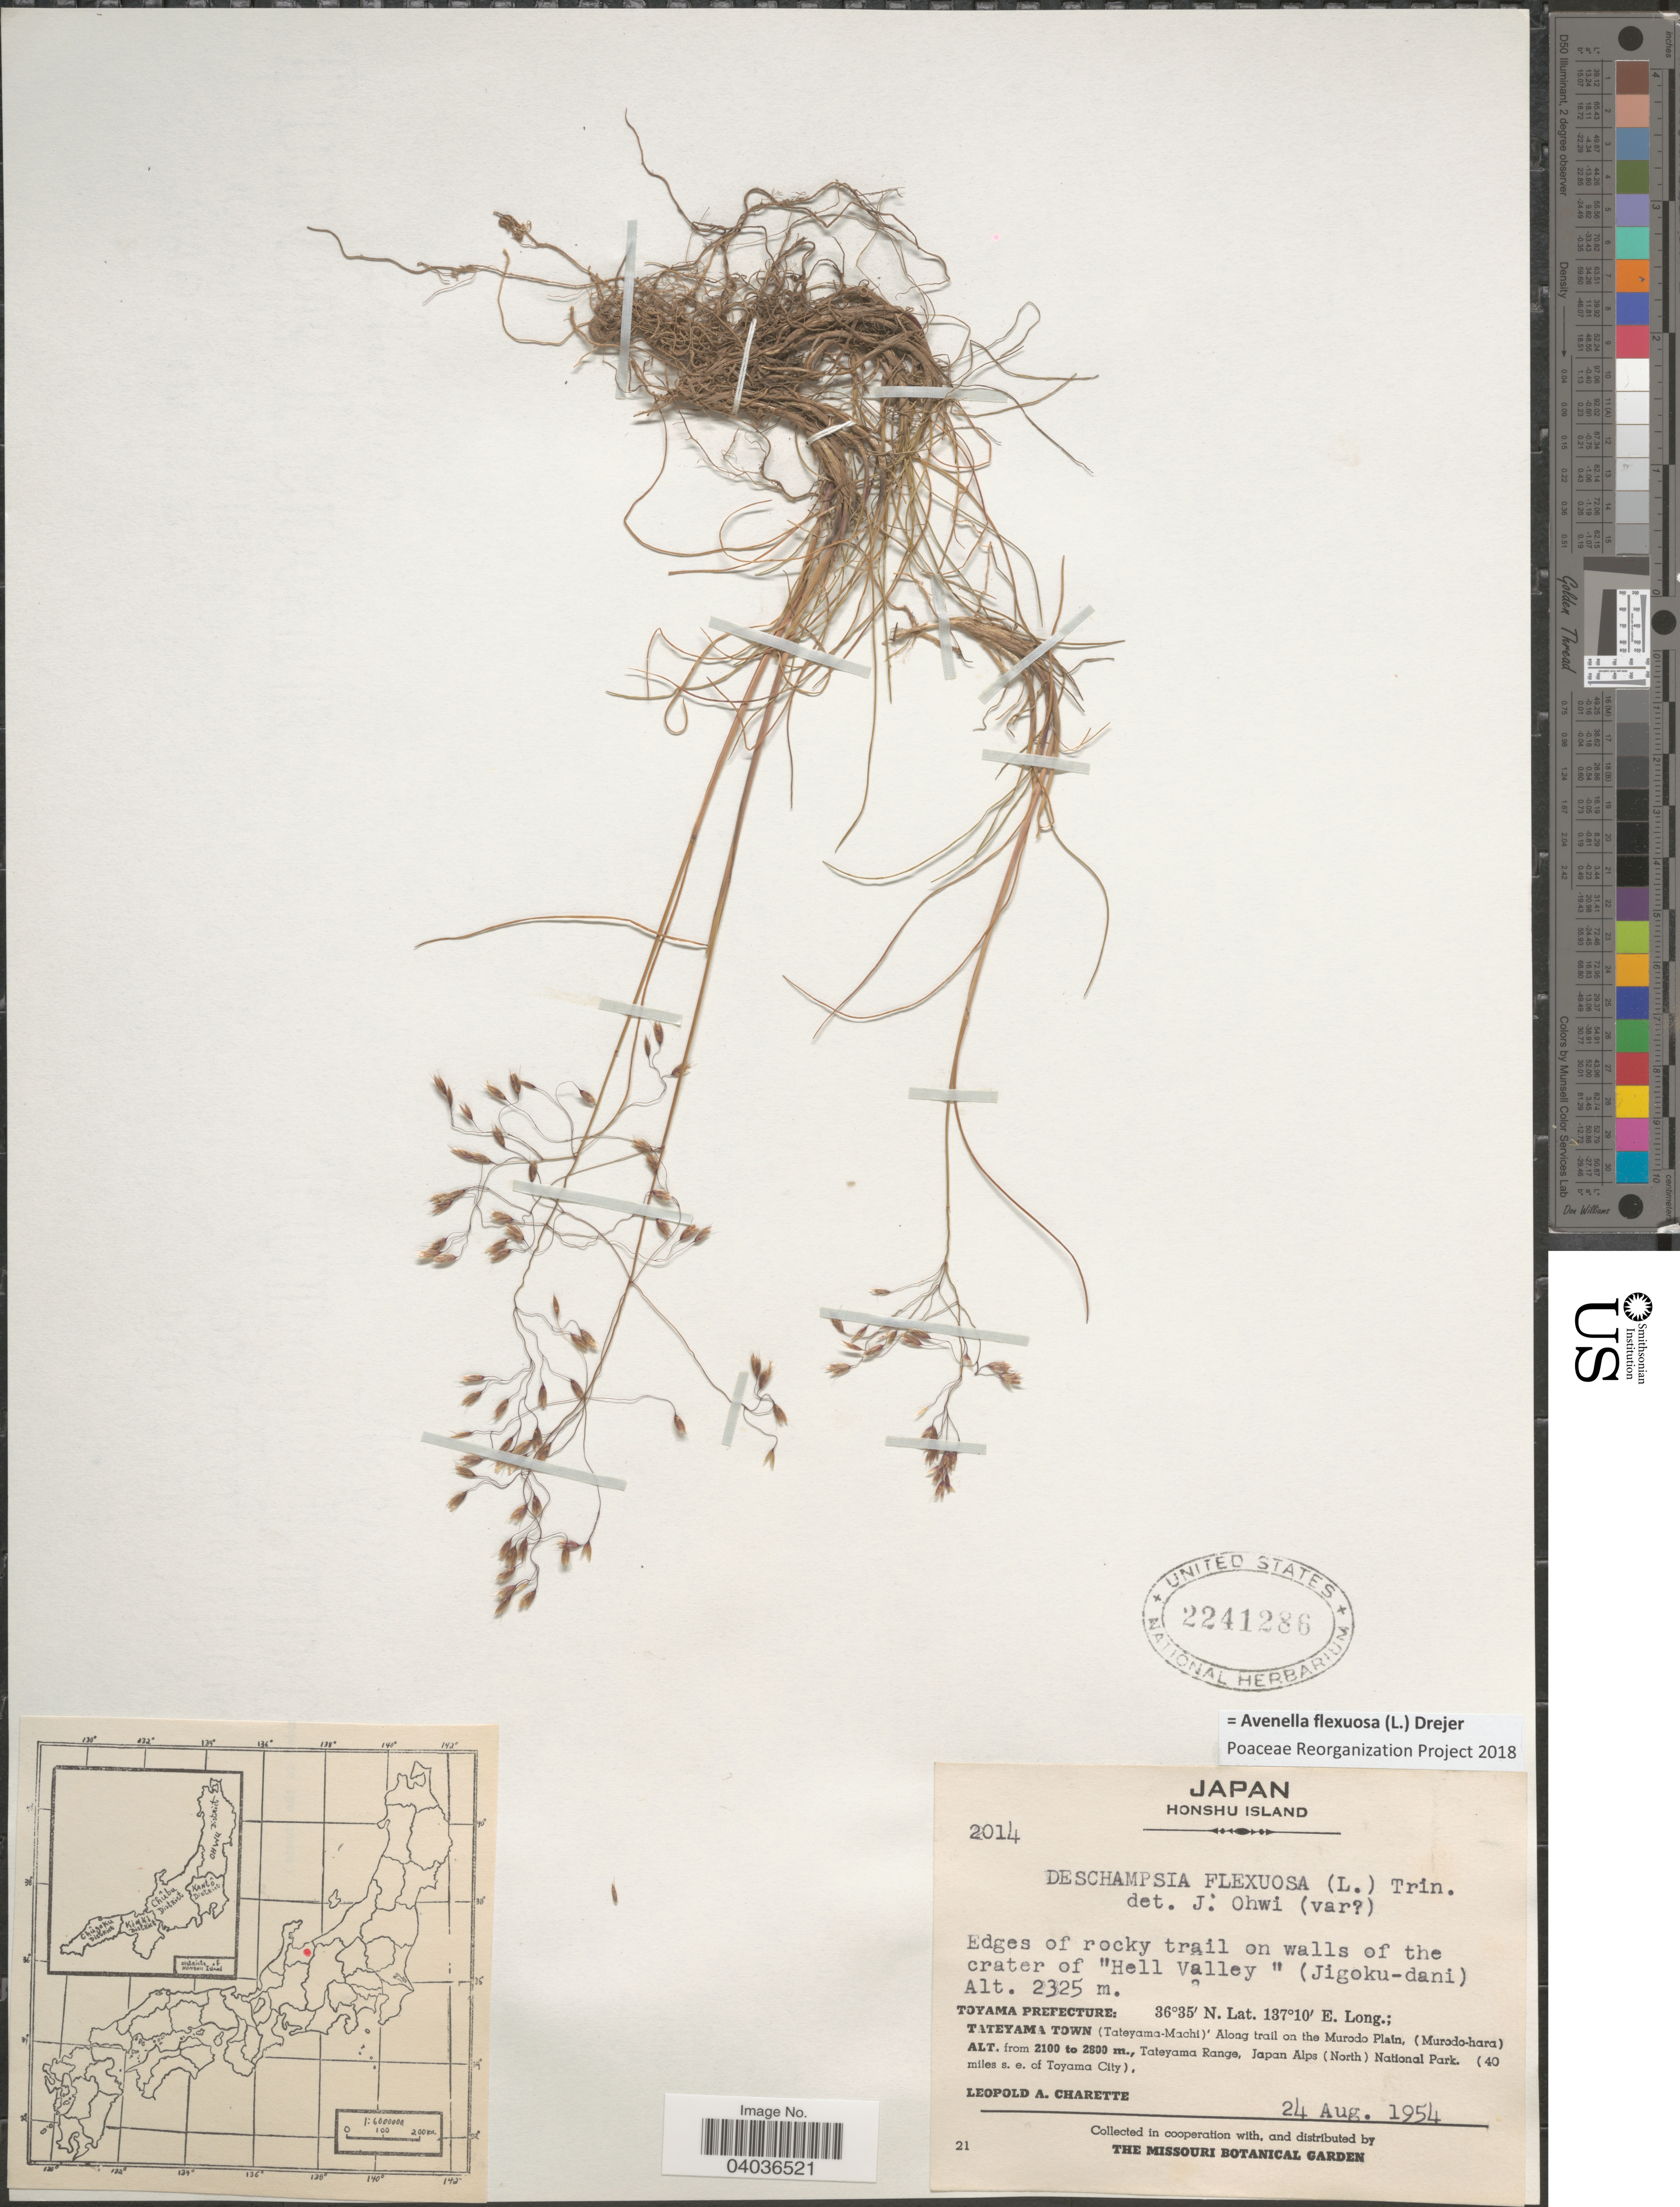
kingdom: Plantae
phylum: Tracheophyta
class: Liliopsida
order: Poales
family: Poaceae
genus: Avenella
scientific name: Avenella flexuosa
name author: (L.) Drejer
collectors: L. A. Charette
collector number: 2014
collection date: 1954-08-24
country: Japan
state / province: Toyama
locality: Honshu Island. Edges of rocky trail on walls of the crater of "Hell Valley" (Jigoku-dani). Toyama Prefecture: Tateyama Town (Tateyama-Machi) ' Along trail on the Murodo Plain, (Murodo-hara), Tateyama Range, Japan Alps (North) National Park (40 miles s.e. of Toyama City).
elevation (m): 2325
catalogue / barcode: US 2241286